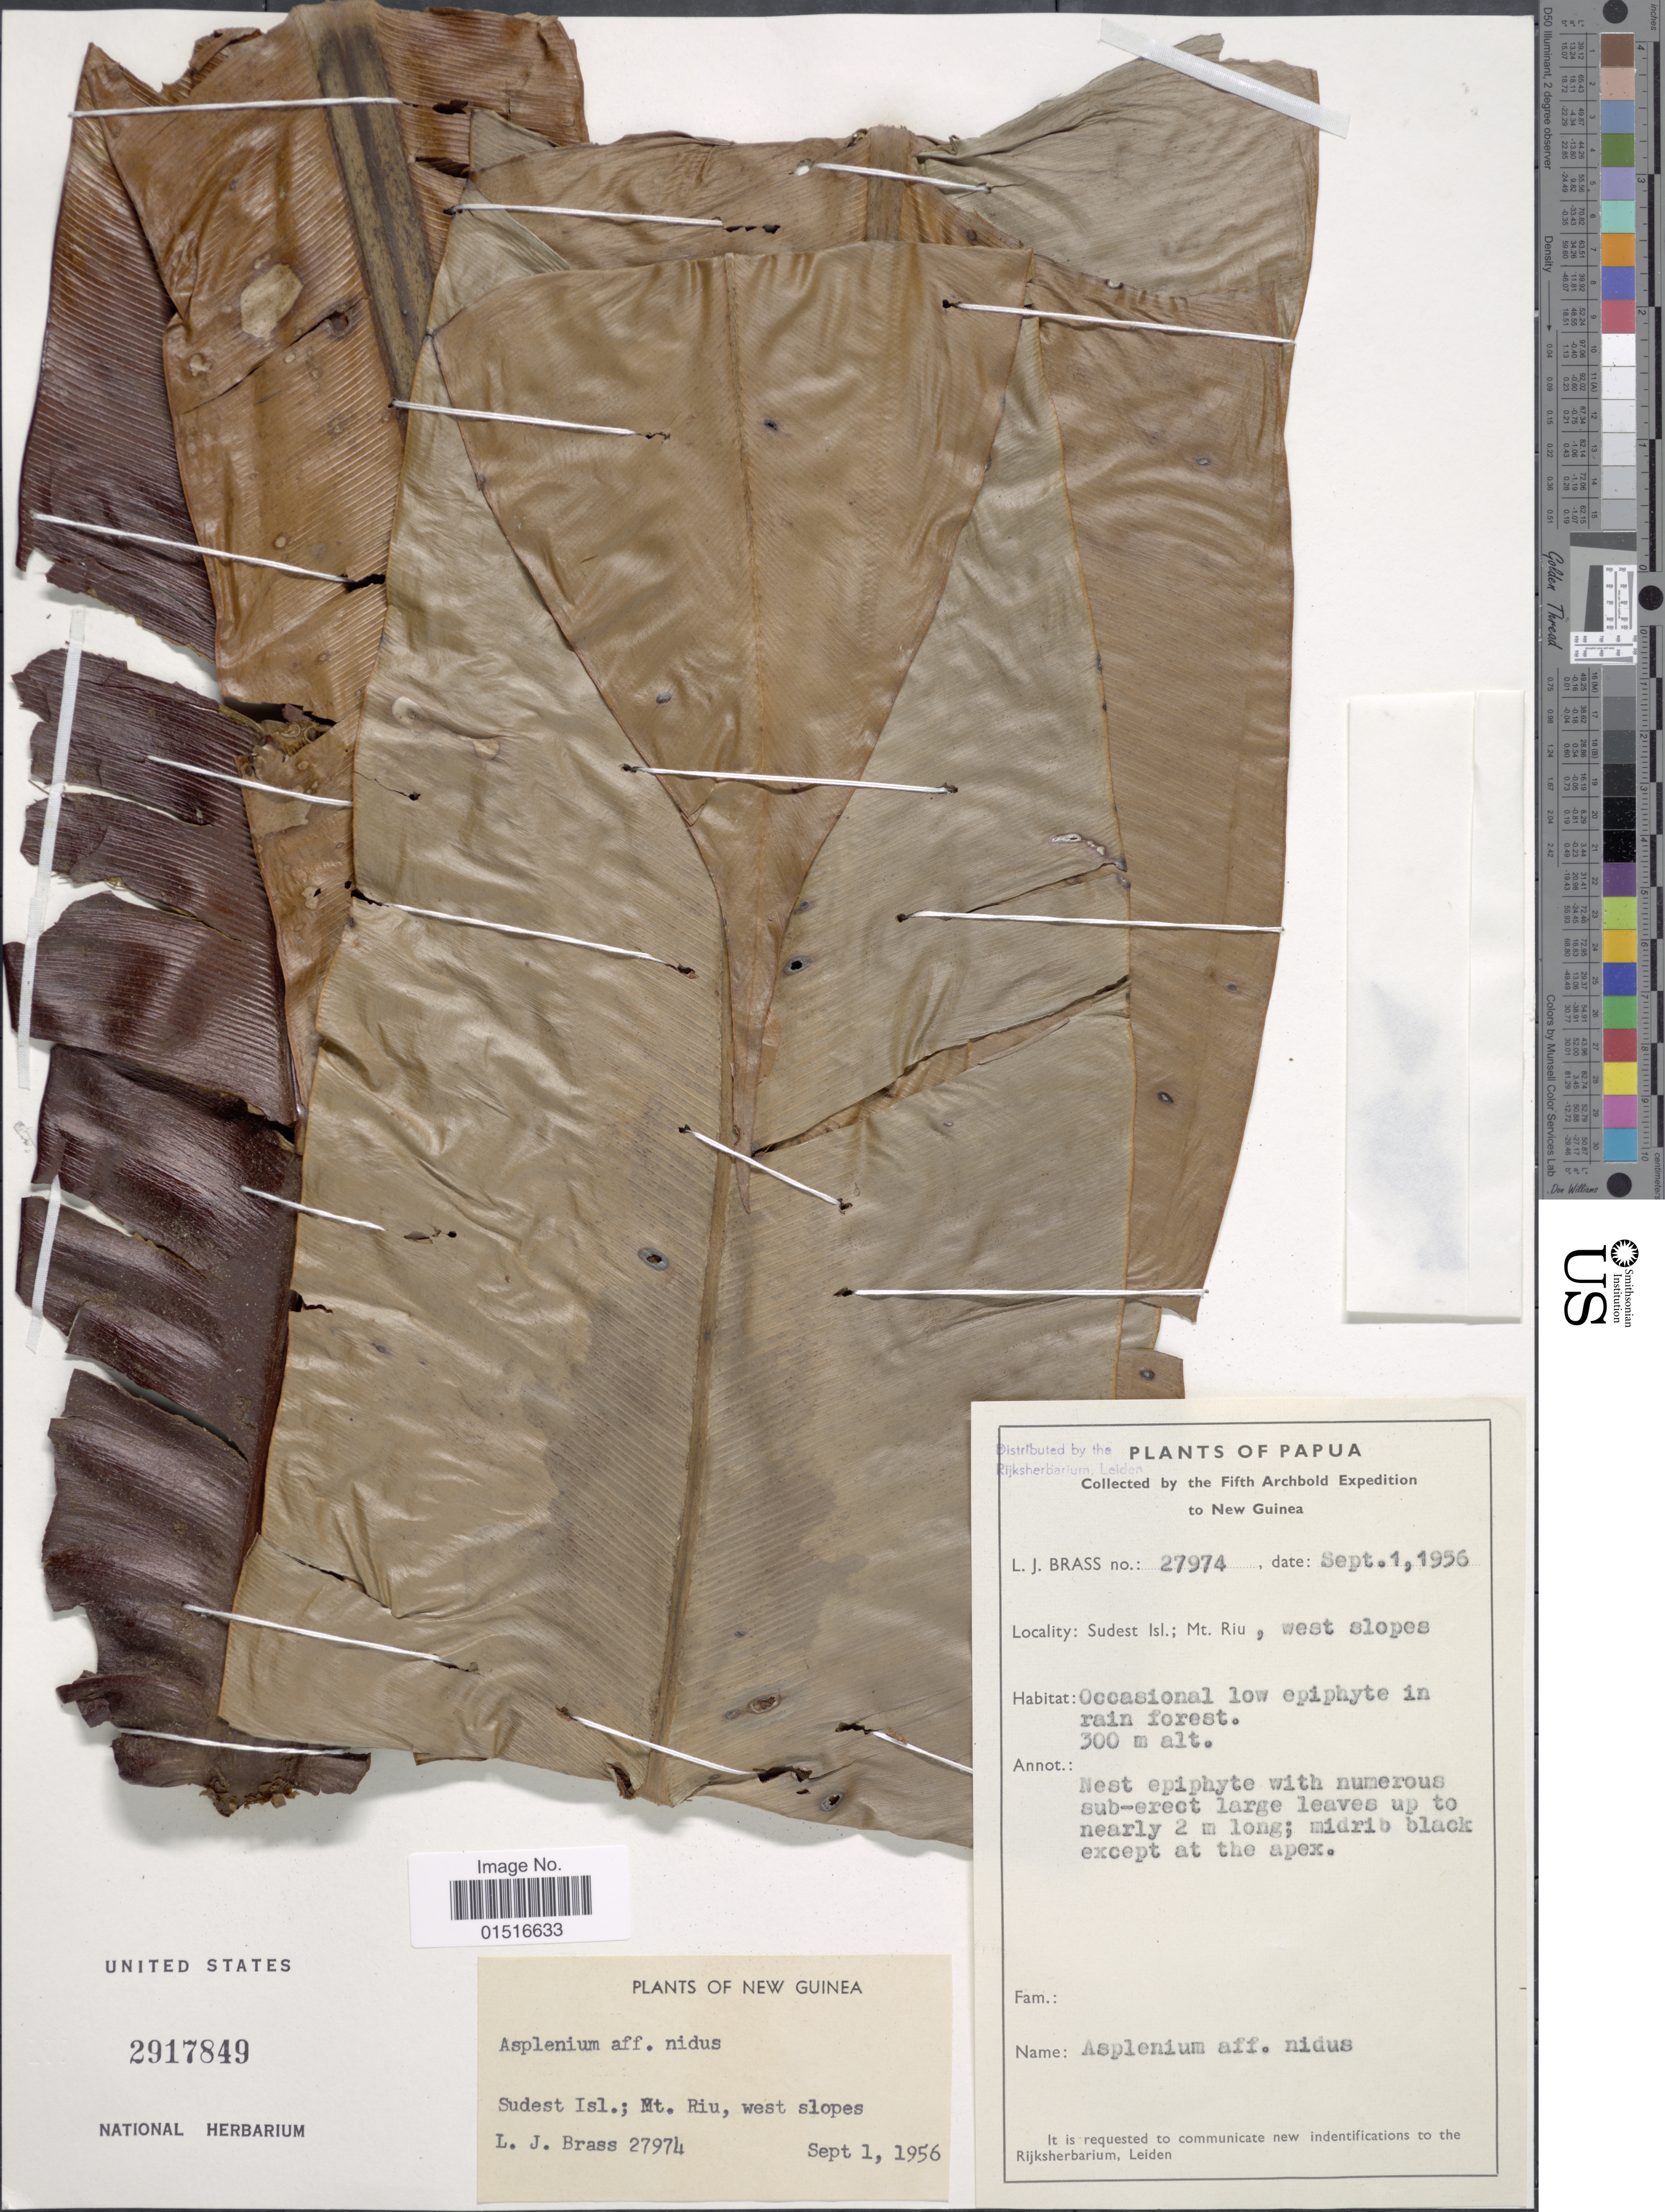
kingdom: Plantae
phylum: Tracheophyta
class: Polypodiopsida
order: Polypodiales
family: Aspleniaceae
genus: Asplenium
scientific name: Asplenium nidus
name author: L.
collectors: L. J. Brass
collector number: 27974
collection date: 1956-09-01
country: Papua New Guinea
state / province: Milne Bay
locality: New Guinea, Sudest Isl.; Mt. Riu, west slopes, Papua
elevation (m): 300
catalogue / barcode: US 2917849